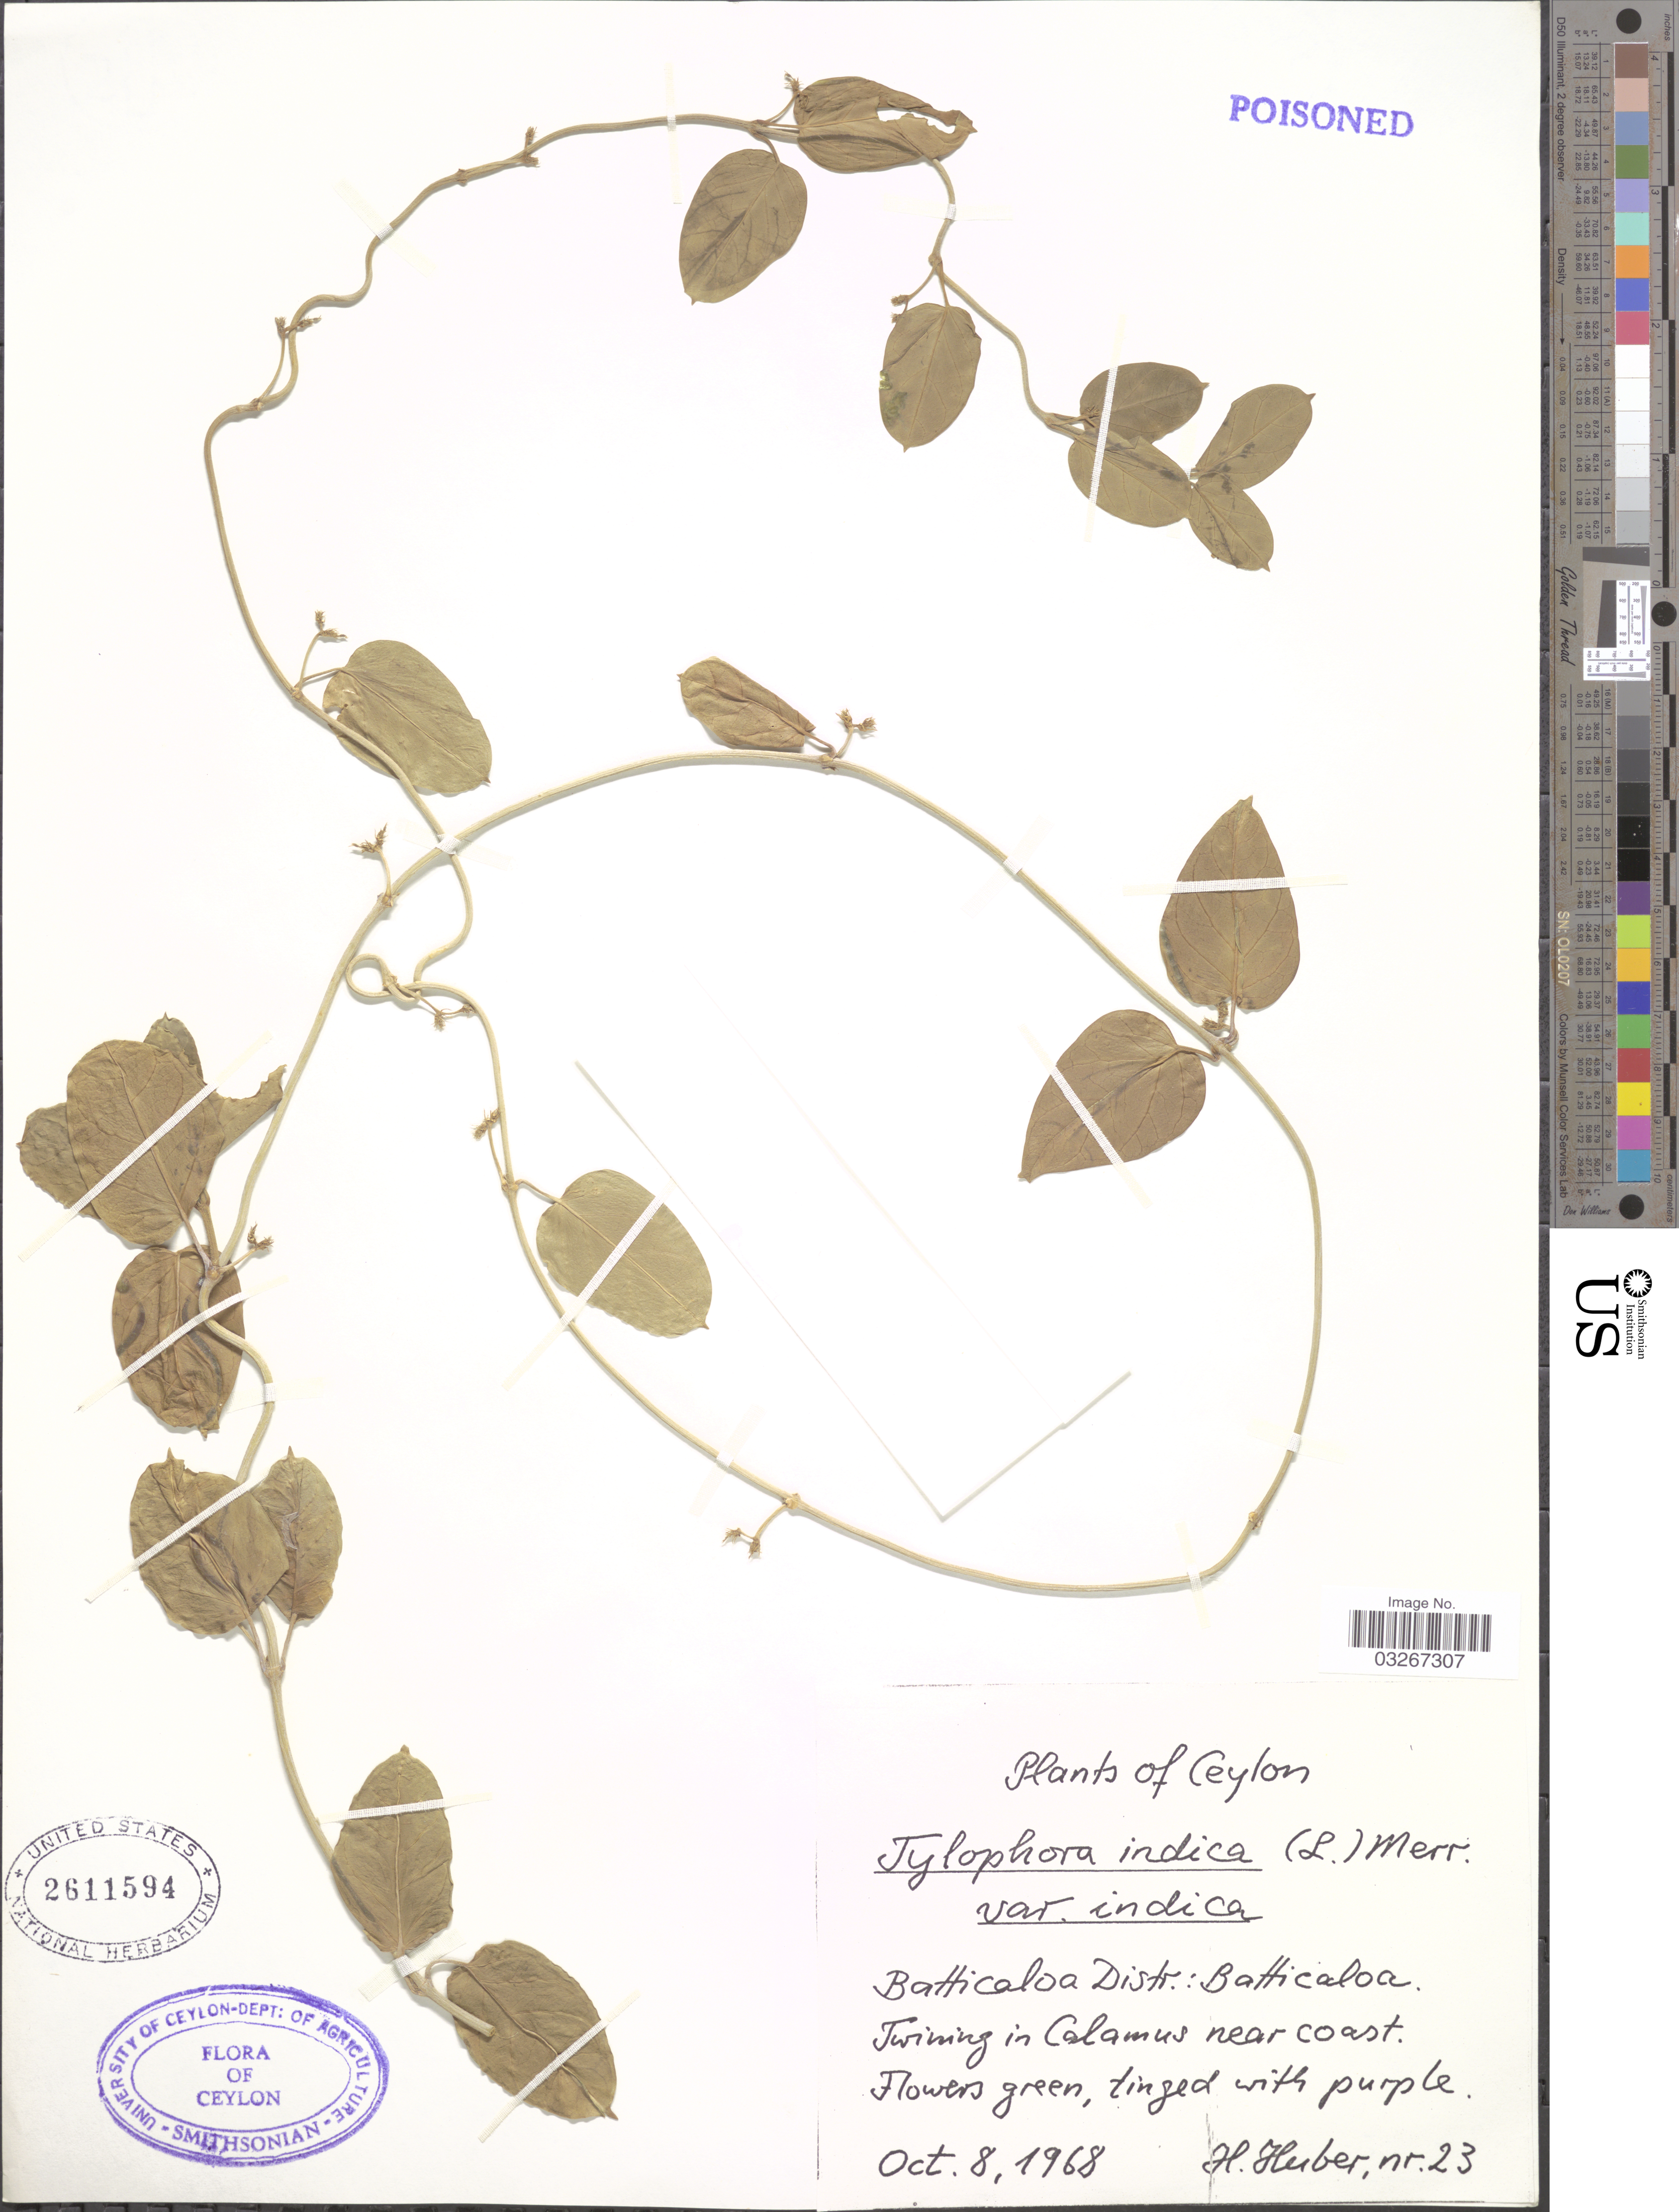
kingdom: Plantae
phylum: Tracheophyta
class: Magnoliopsida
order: Gentianales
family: Apocynaceae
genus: Tylophora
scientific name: Tylophora indica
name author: Merr.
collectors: H. Huber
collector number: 23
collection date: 1968-10-08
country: Sri Lanka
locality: Ceylon. Batticaloa Distr.: Batticaloa.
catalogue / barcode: US 2611594